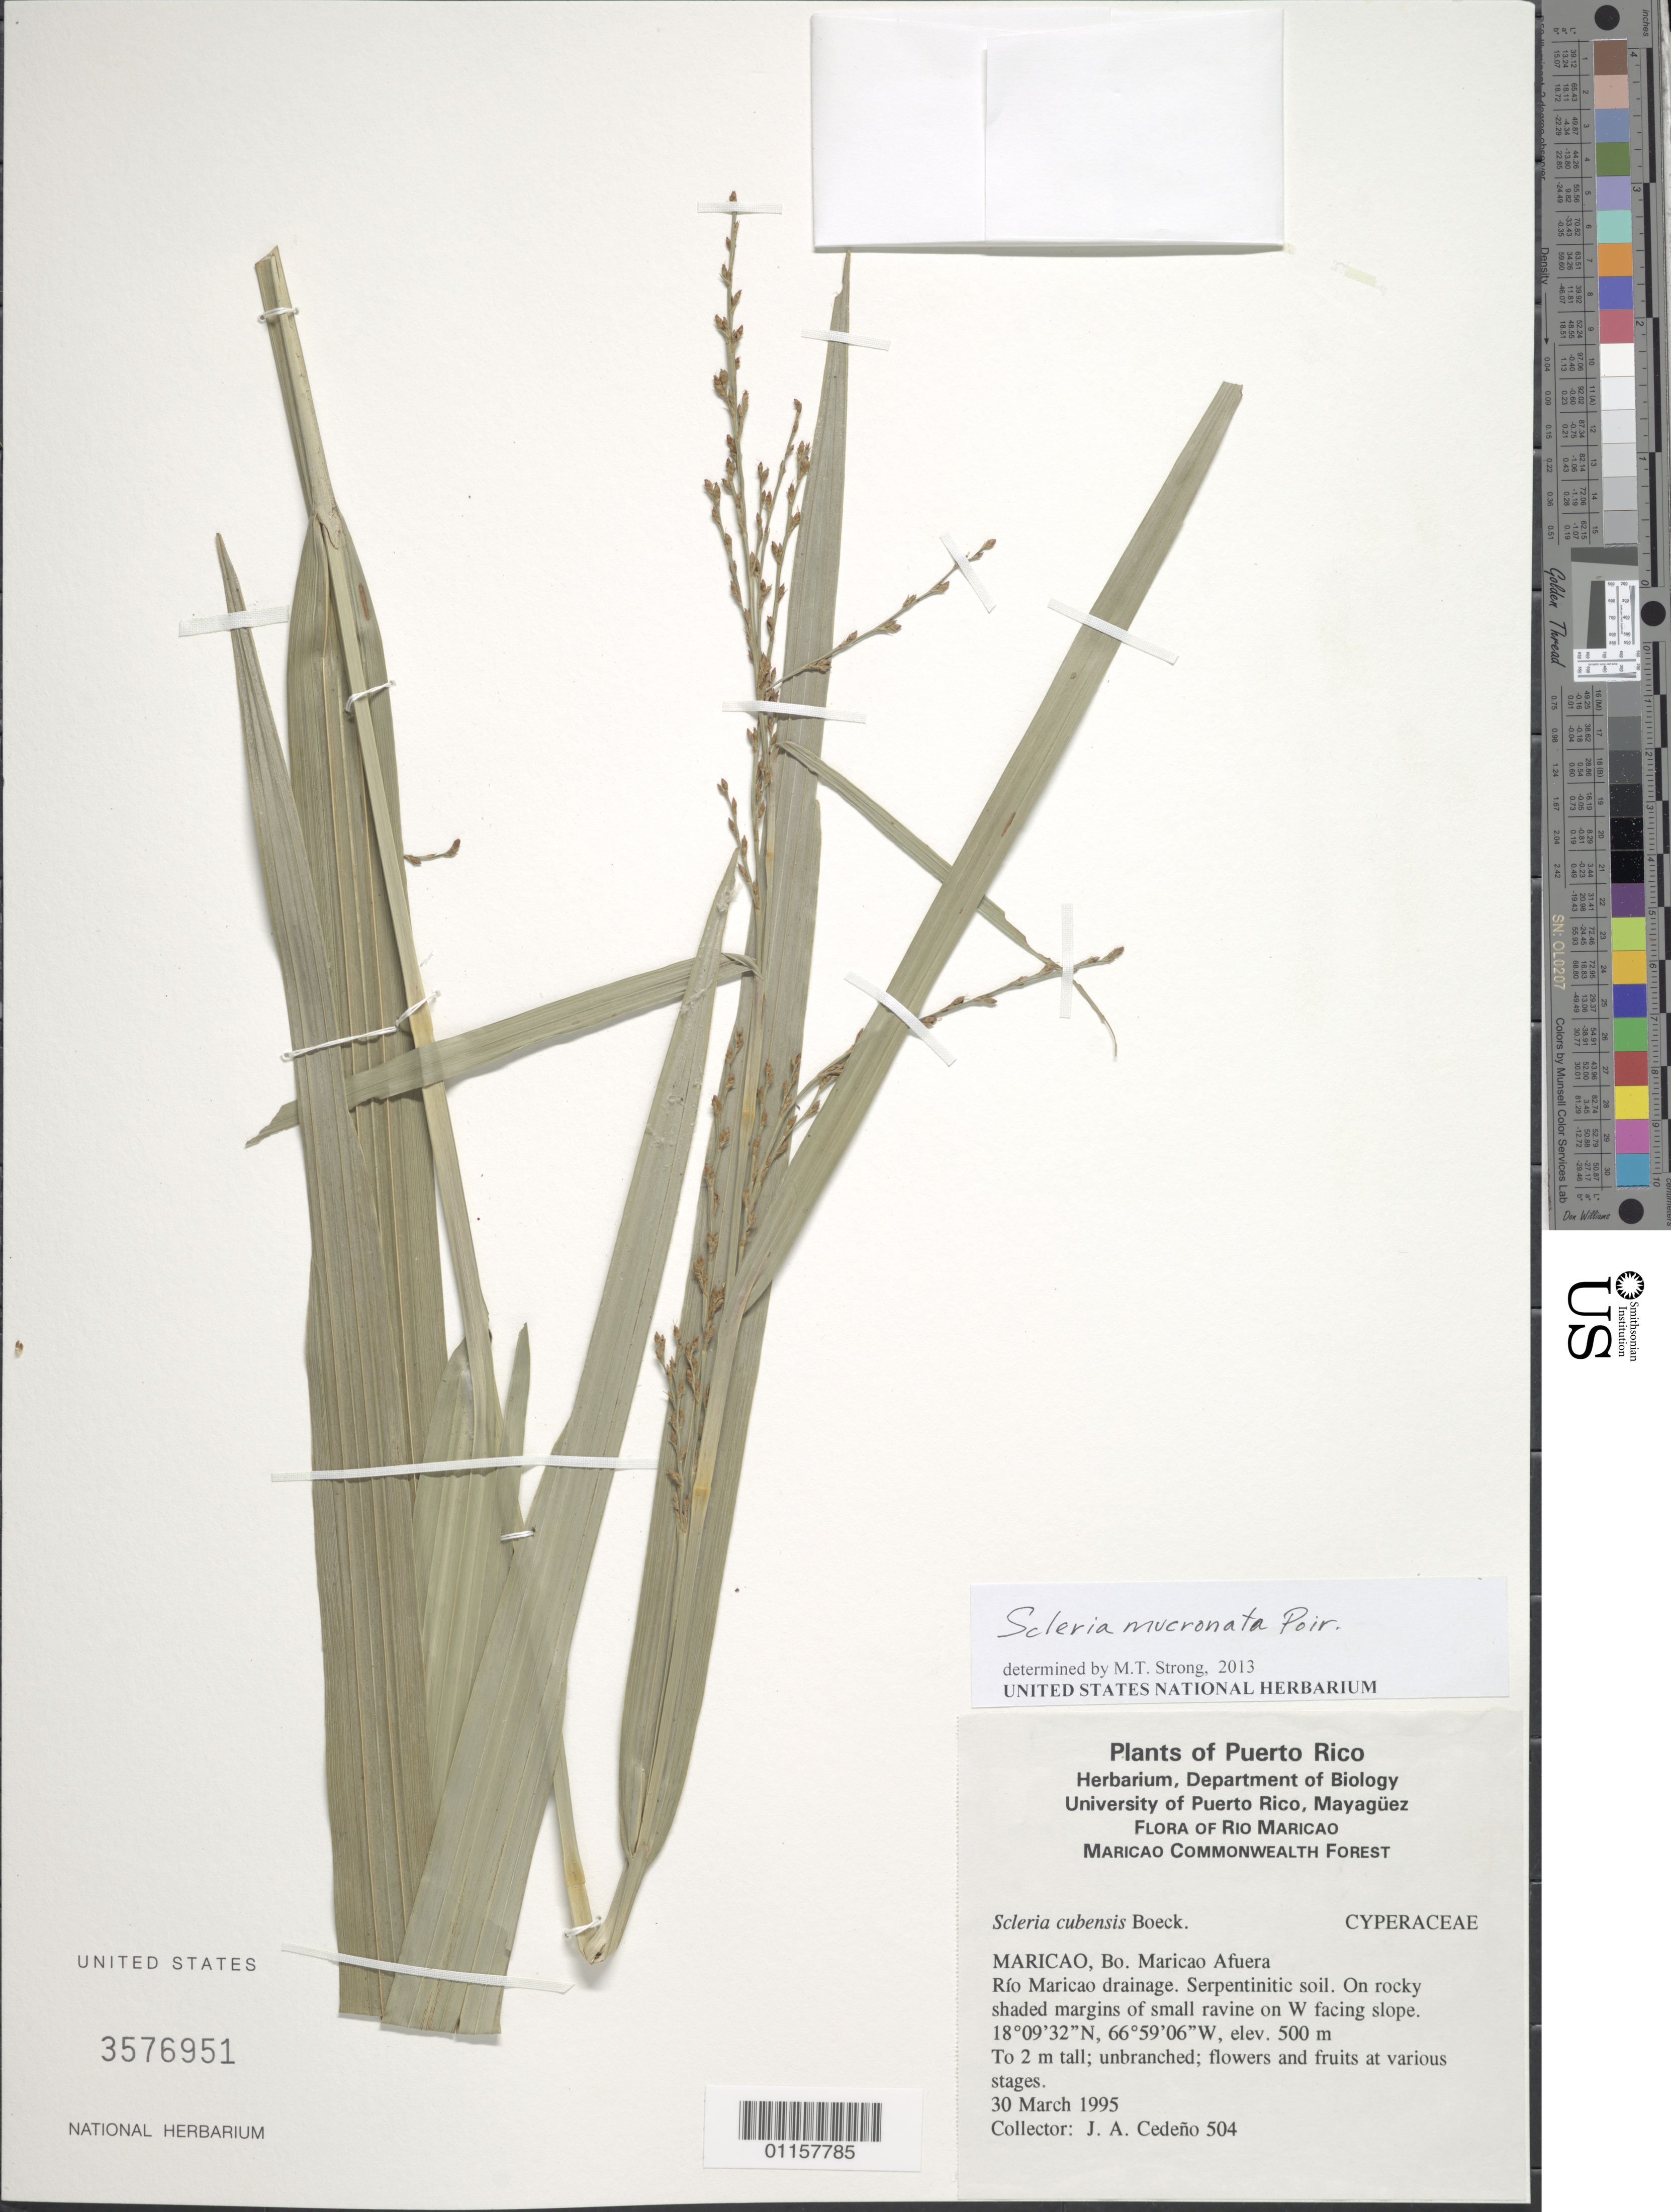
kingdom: Plantae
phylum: Tracheophyta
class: Liliopsida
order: Poales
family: Cyperaceae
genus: Scleria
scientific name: Scleria mucronata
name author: Poir.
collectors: J. A. Cedeño M.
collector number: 504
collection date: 1995-03-30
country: Puerto Rico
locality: Maricao, Bo. Maricao Afuera, Río Maricao drainage.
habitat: Serpentinitic soil. On rocky shaded margins of small ravine on W facing slope.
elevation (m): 500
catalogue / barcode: US 3576951